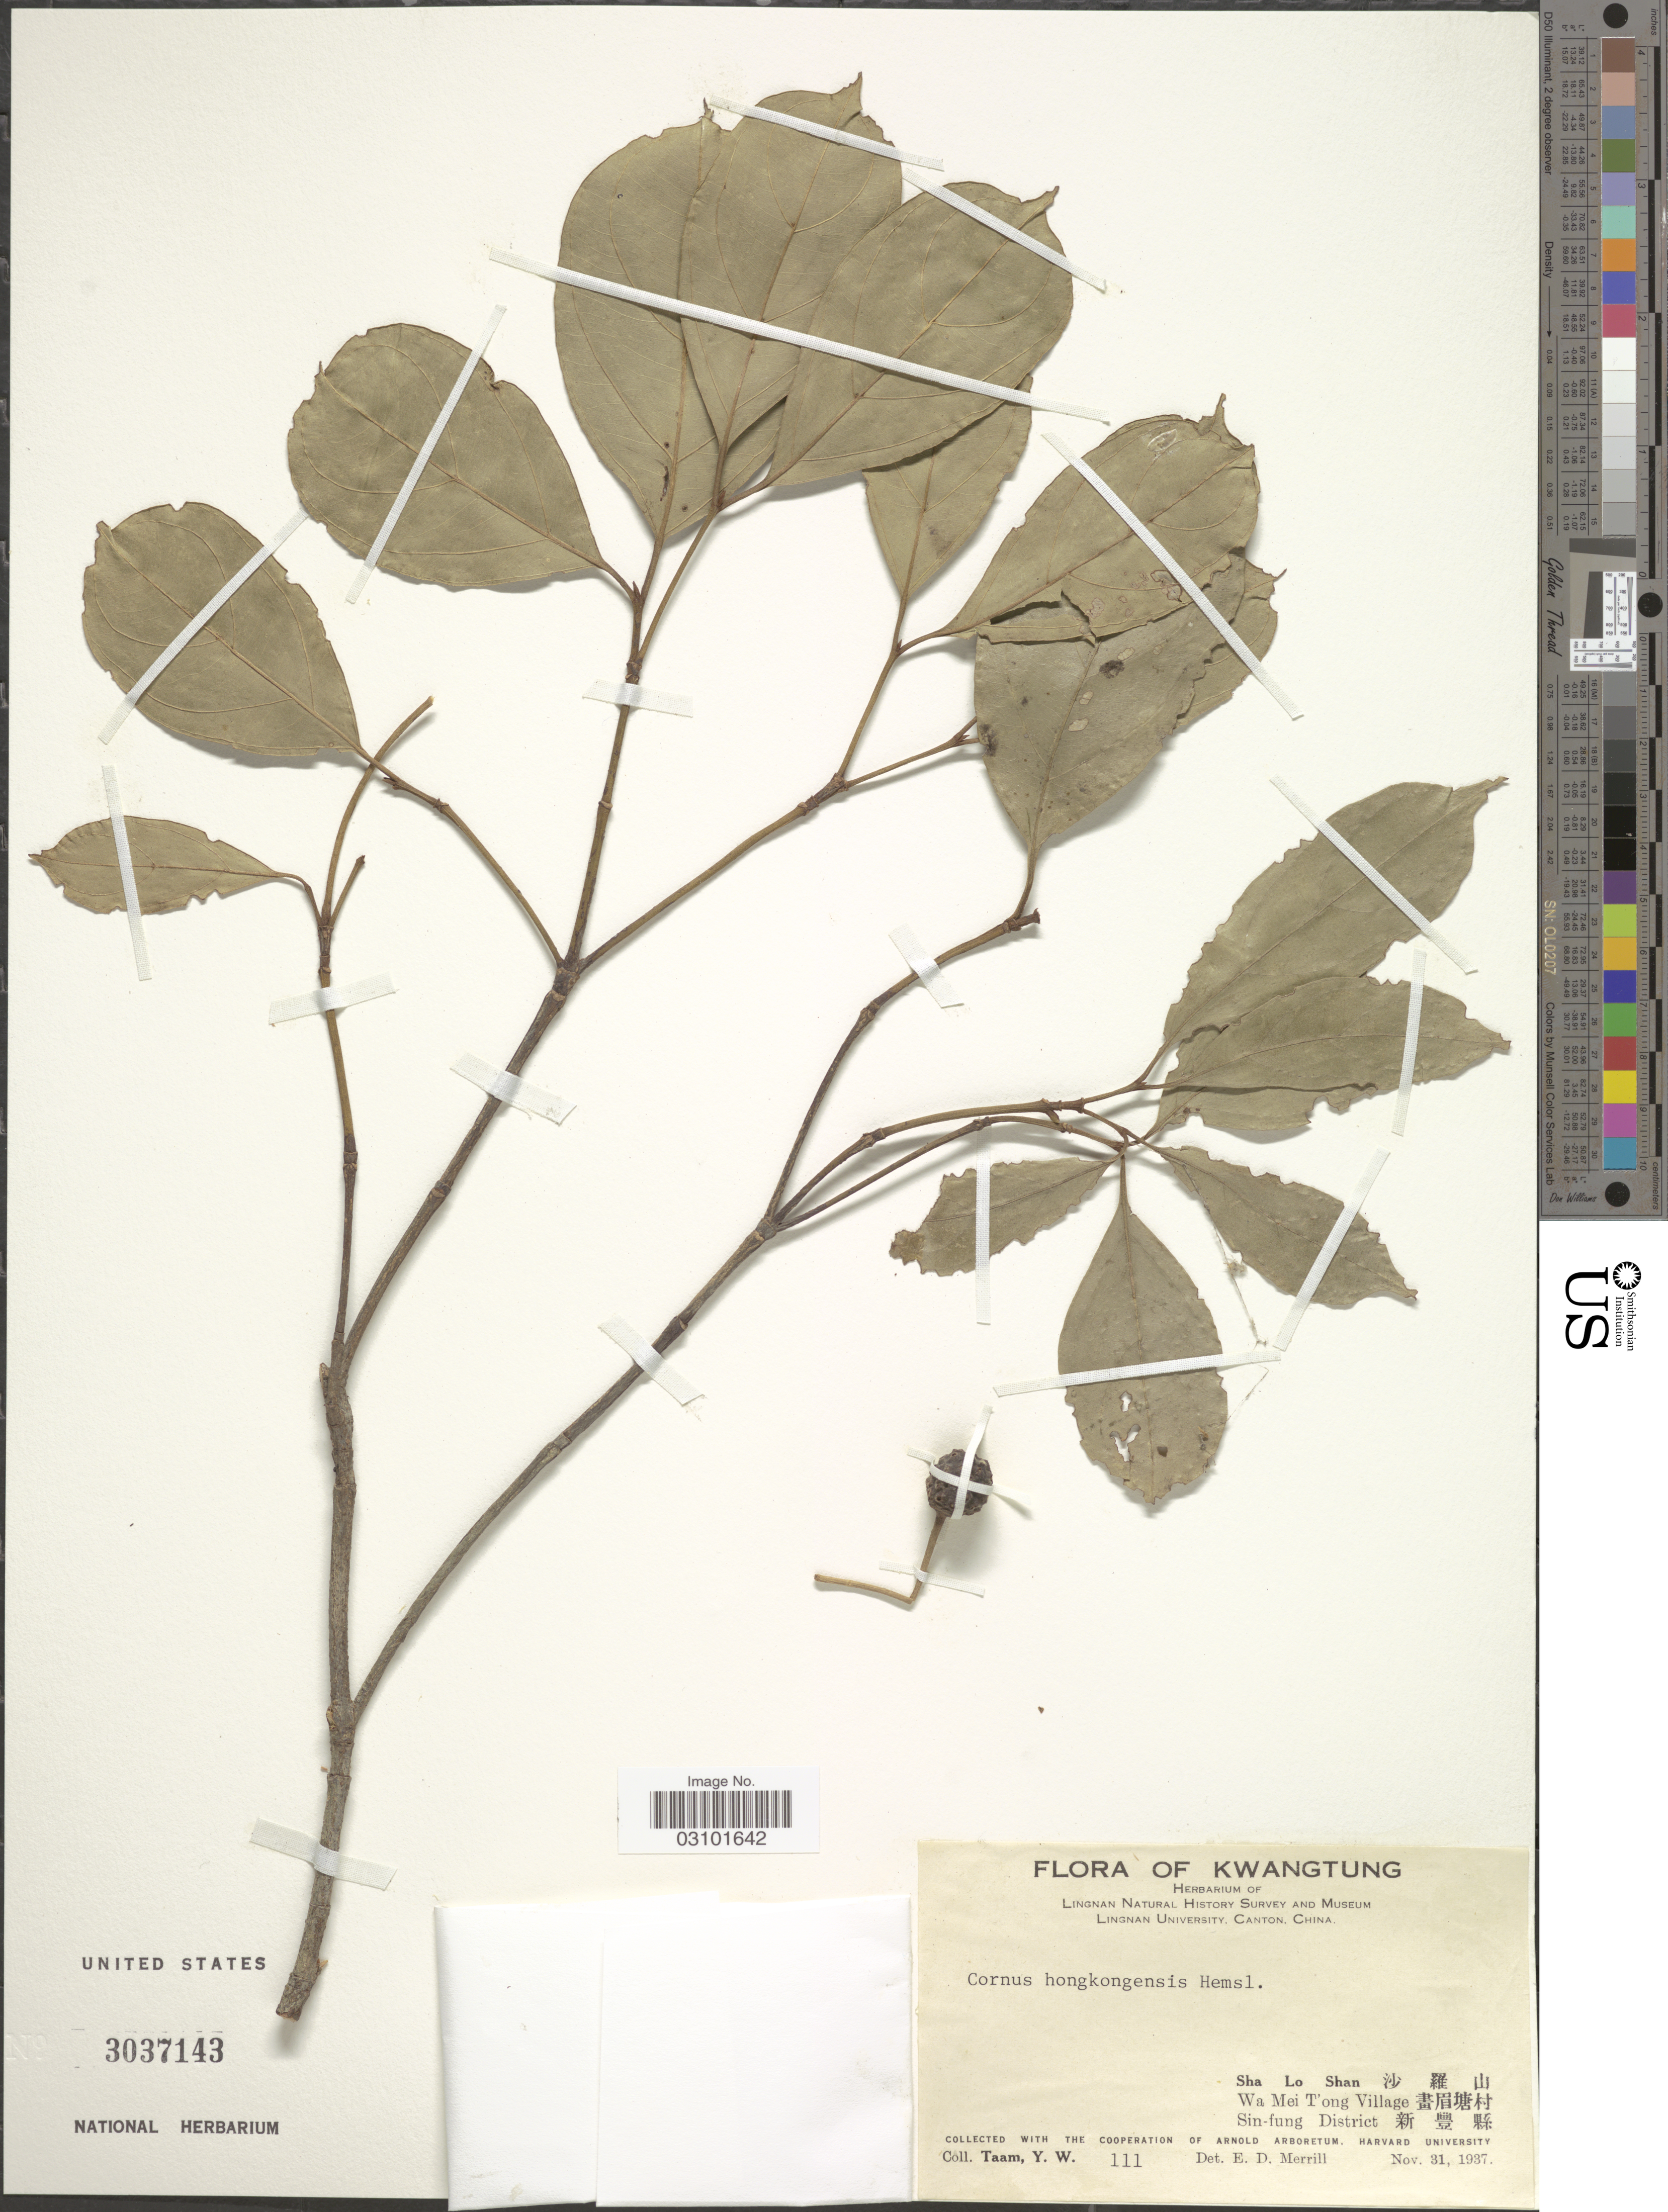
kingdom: Plantae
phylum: Tracheophyta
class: Magnoliopsida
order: Cornales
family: Cornaceae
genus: Cornus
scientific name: Cornus hongkongensis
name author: Hemsl.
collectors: Y. W. Taam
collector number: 111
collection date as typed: Transcribed d/m/y: 31/11/1937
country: China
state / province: Guangdong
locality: Kwangtung. Sha Lo Shan, Lo-Lo-ha Village, Sin-fung District.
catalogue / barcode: US 3037143